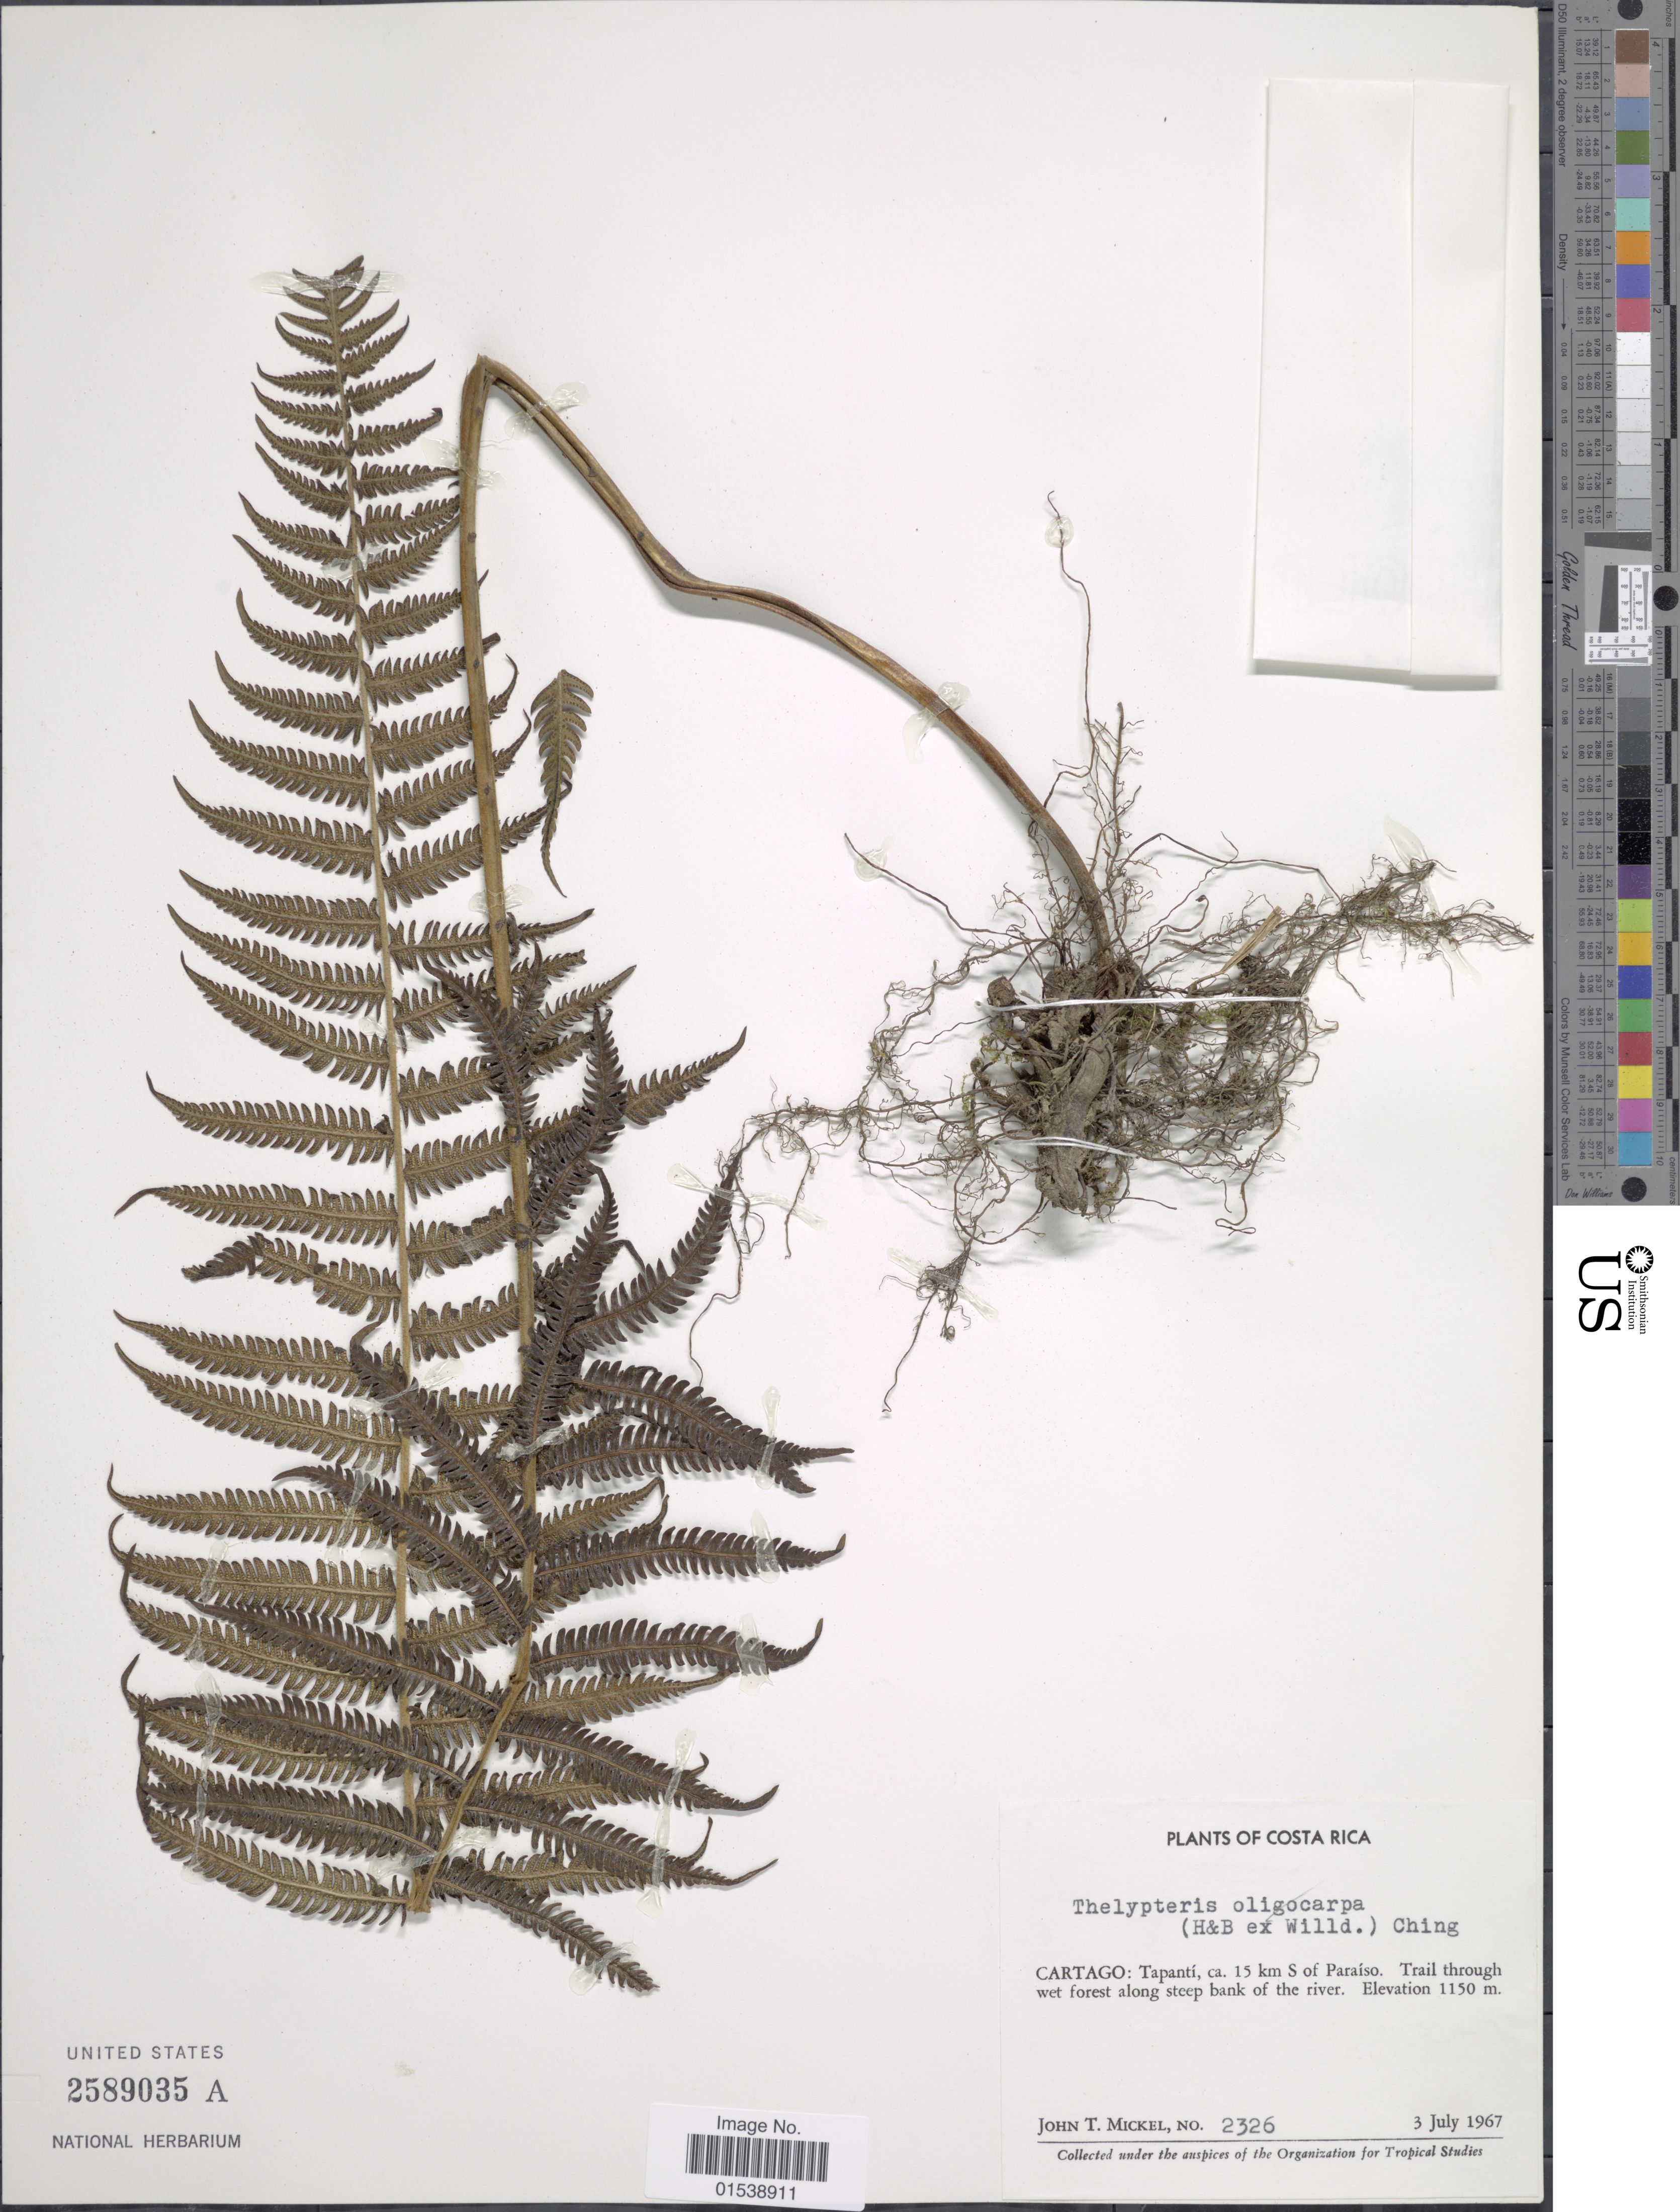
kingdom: Plantae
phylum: Tracheophyta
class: Polypodiopsida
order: Polypodiales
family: Thelypteridaceae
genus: Amauropelta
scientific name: Amauropelta rudis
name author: (Kunze) Pic. Serm.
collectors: J. T. Mickel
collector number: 2326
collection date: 1967-07-03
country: Costa Rica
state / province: Cartago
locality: Cartago: Tapanti, ca. 15 km S of Paraiso, trail through wet forest along steep bank of the river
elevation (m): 1150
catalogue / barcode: US 2589035A